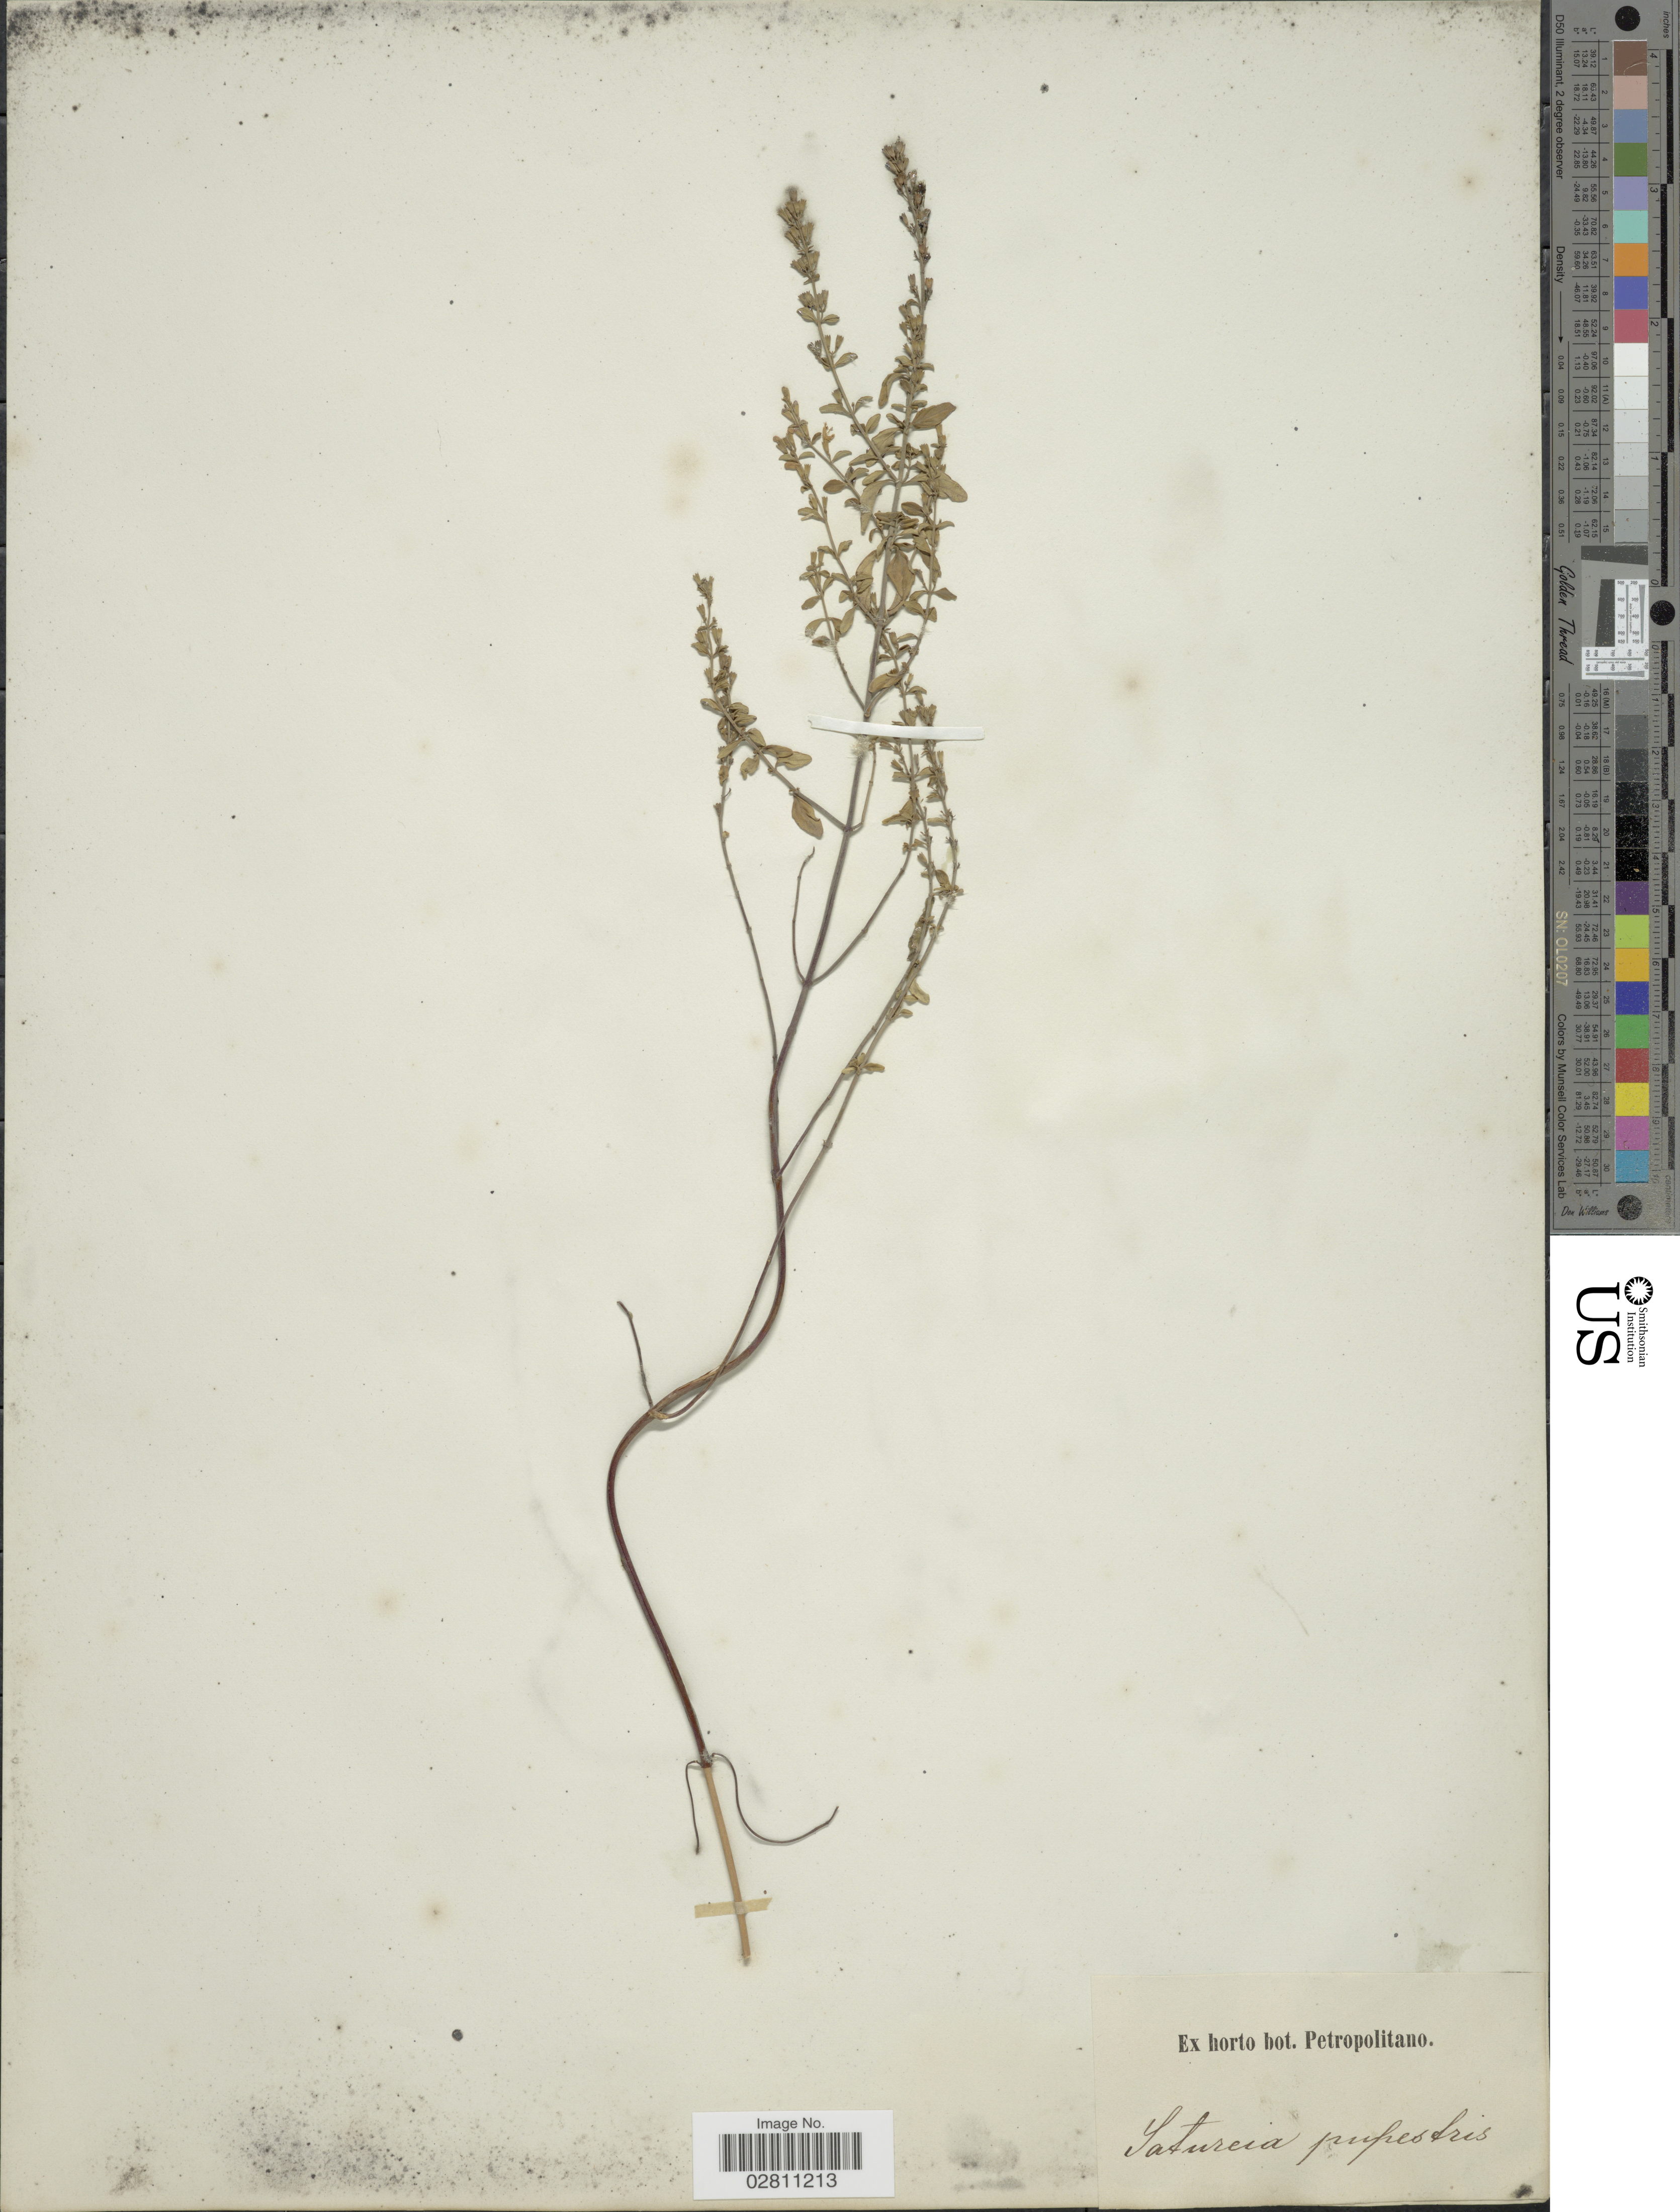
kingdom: Plantae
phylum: Tracheophyta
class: Magnoliopsida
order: Lamiales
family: Lamiaceae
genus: Clinopodium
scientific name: Clinopodium thymifolium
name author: (Scop.) Kuntze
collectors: ex Horto Bot. Petropolitano